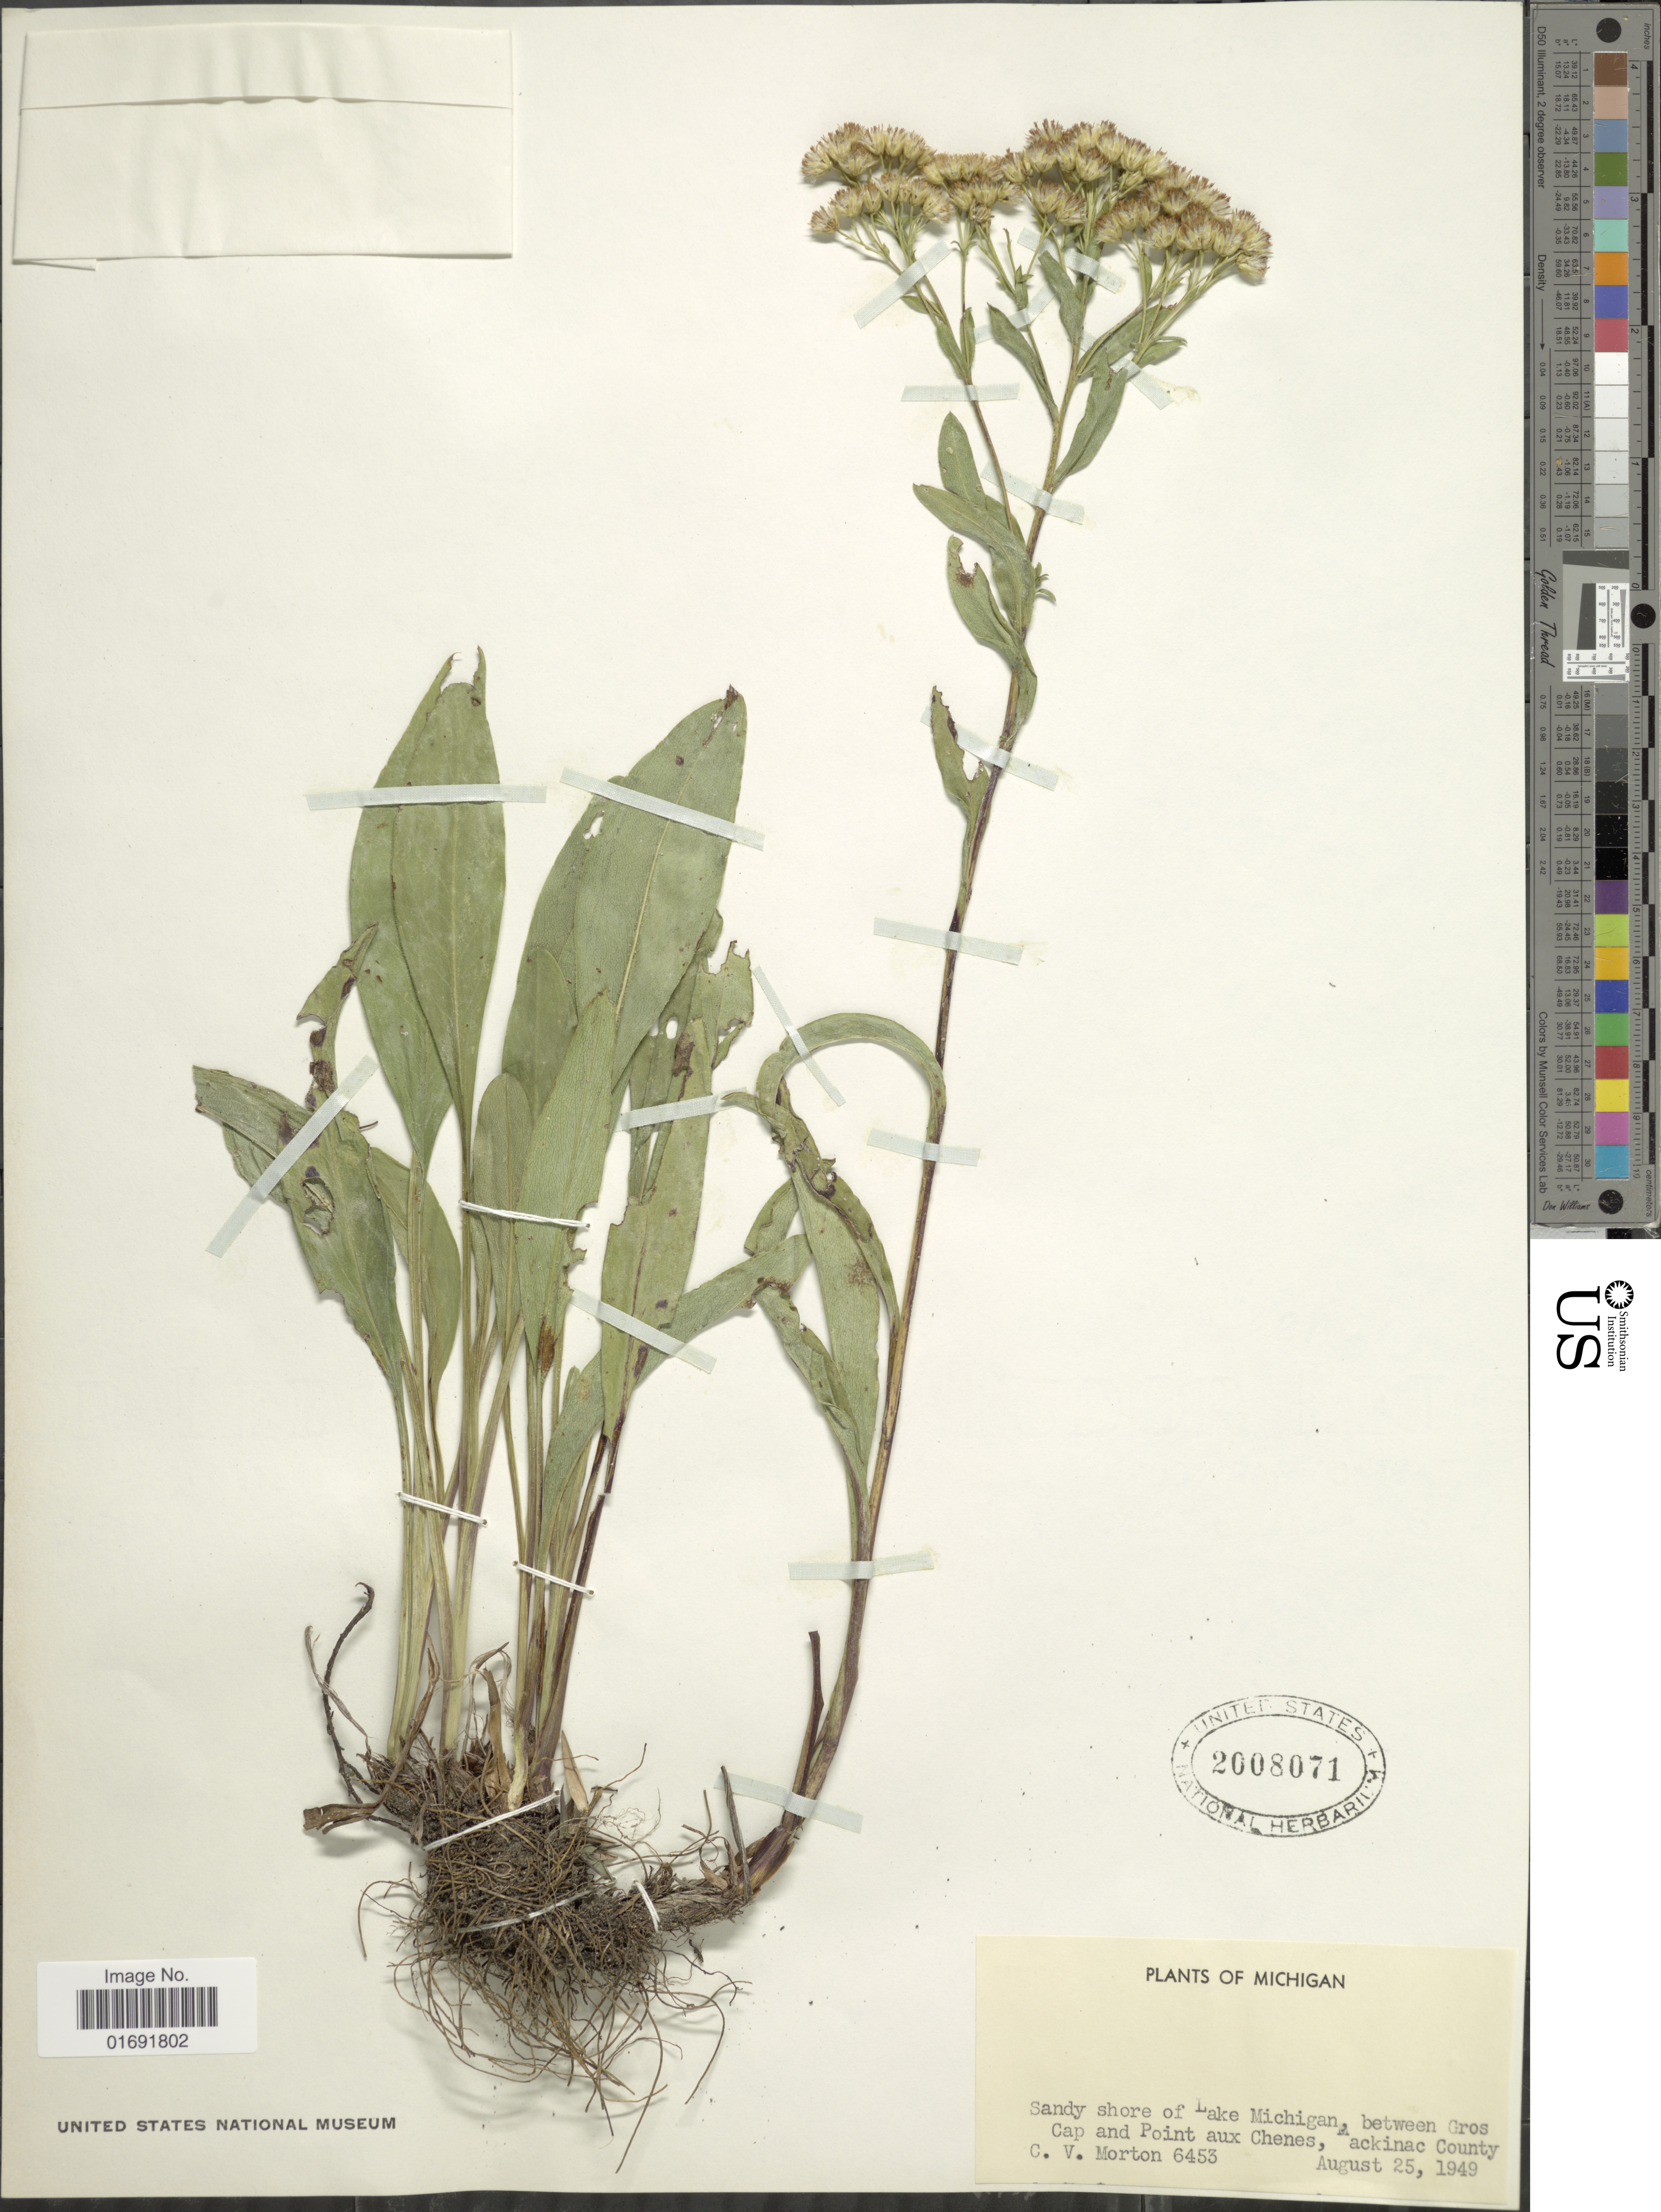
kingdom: Plantae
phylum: Tracheophyta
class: Magnoliopsida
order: Asterales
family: Asteraceae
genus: Solidago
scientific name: Solidago sp.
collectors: C. V. Morton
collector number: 6453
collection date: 1949-08-25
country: United States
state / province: Michigan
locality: Sandy shore of Lake Michigan, between Gros Cap and Point aux Chenes, Mackinac County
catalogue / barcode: US 2008071